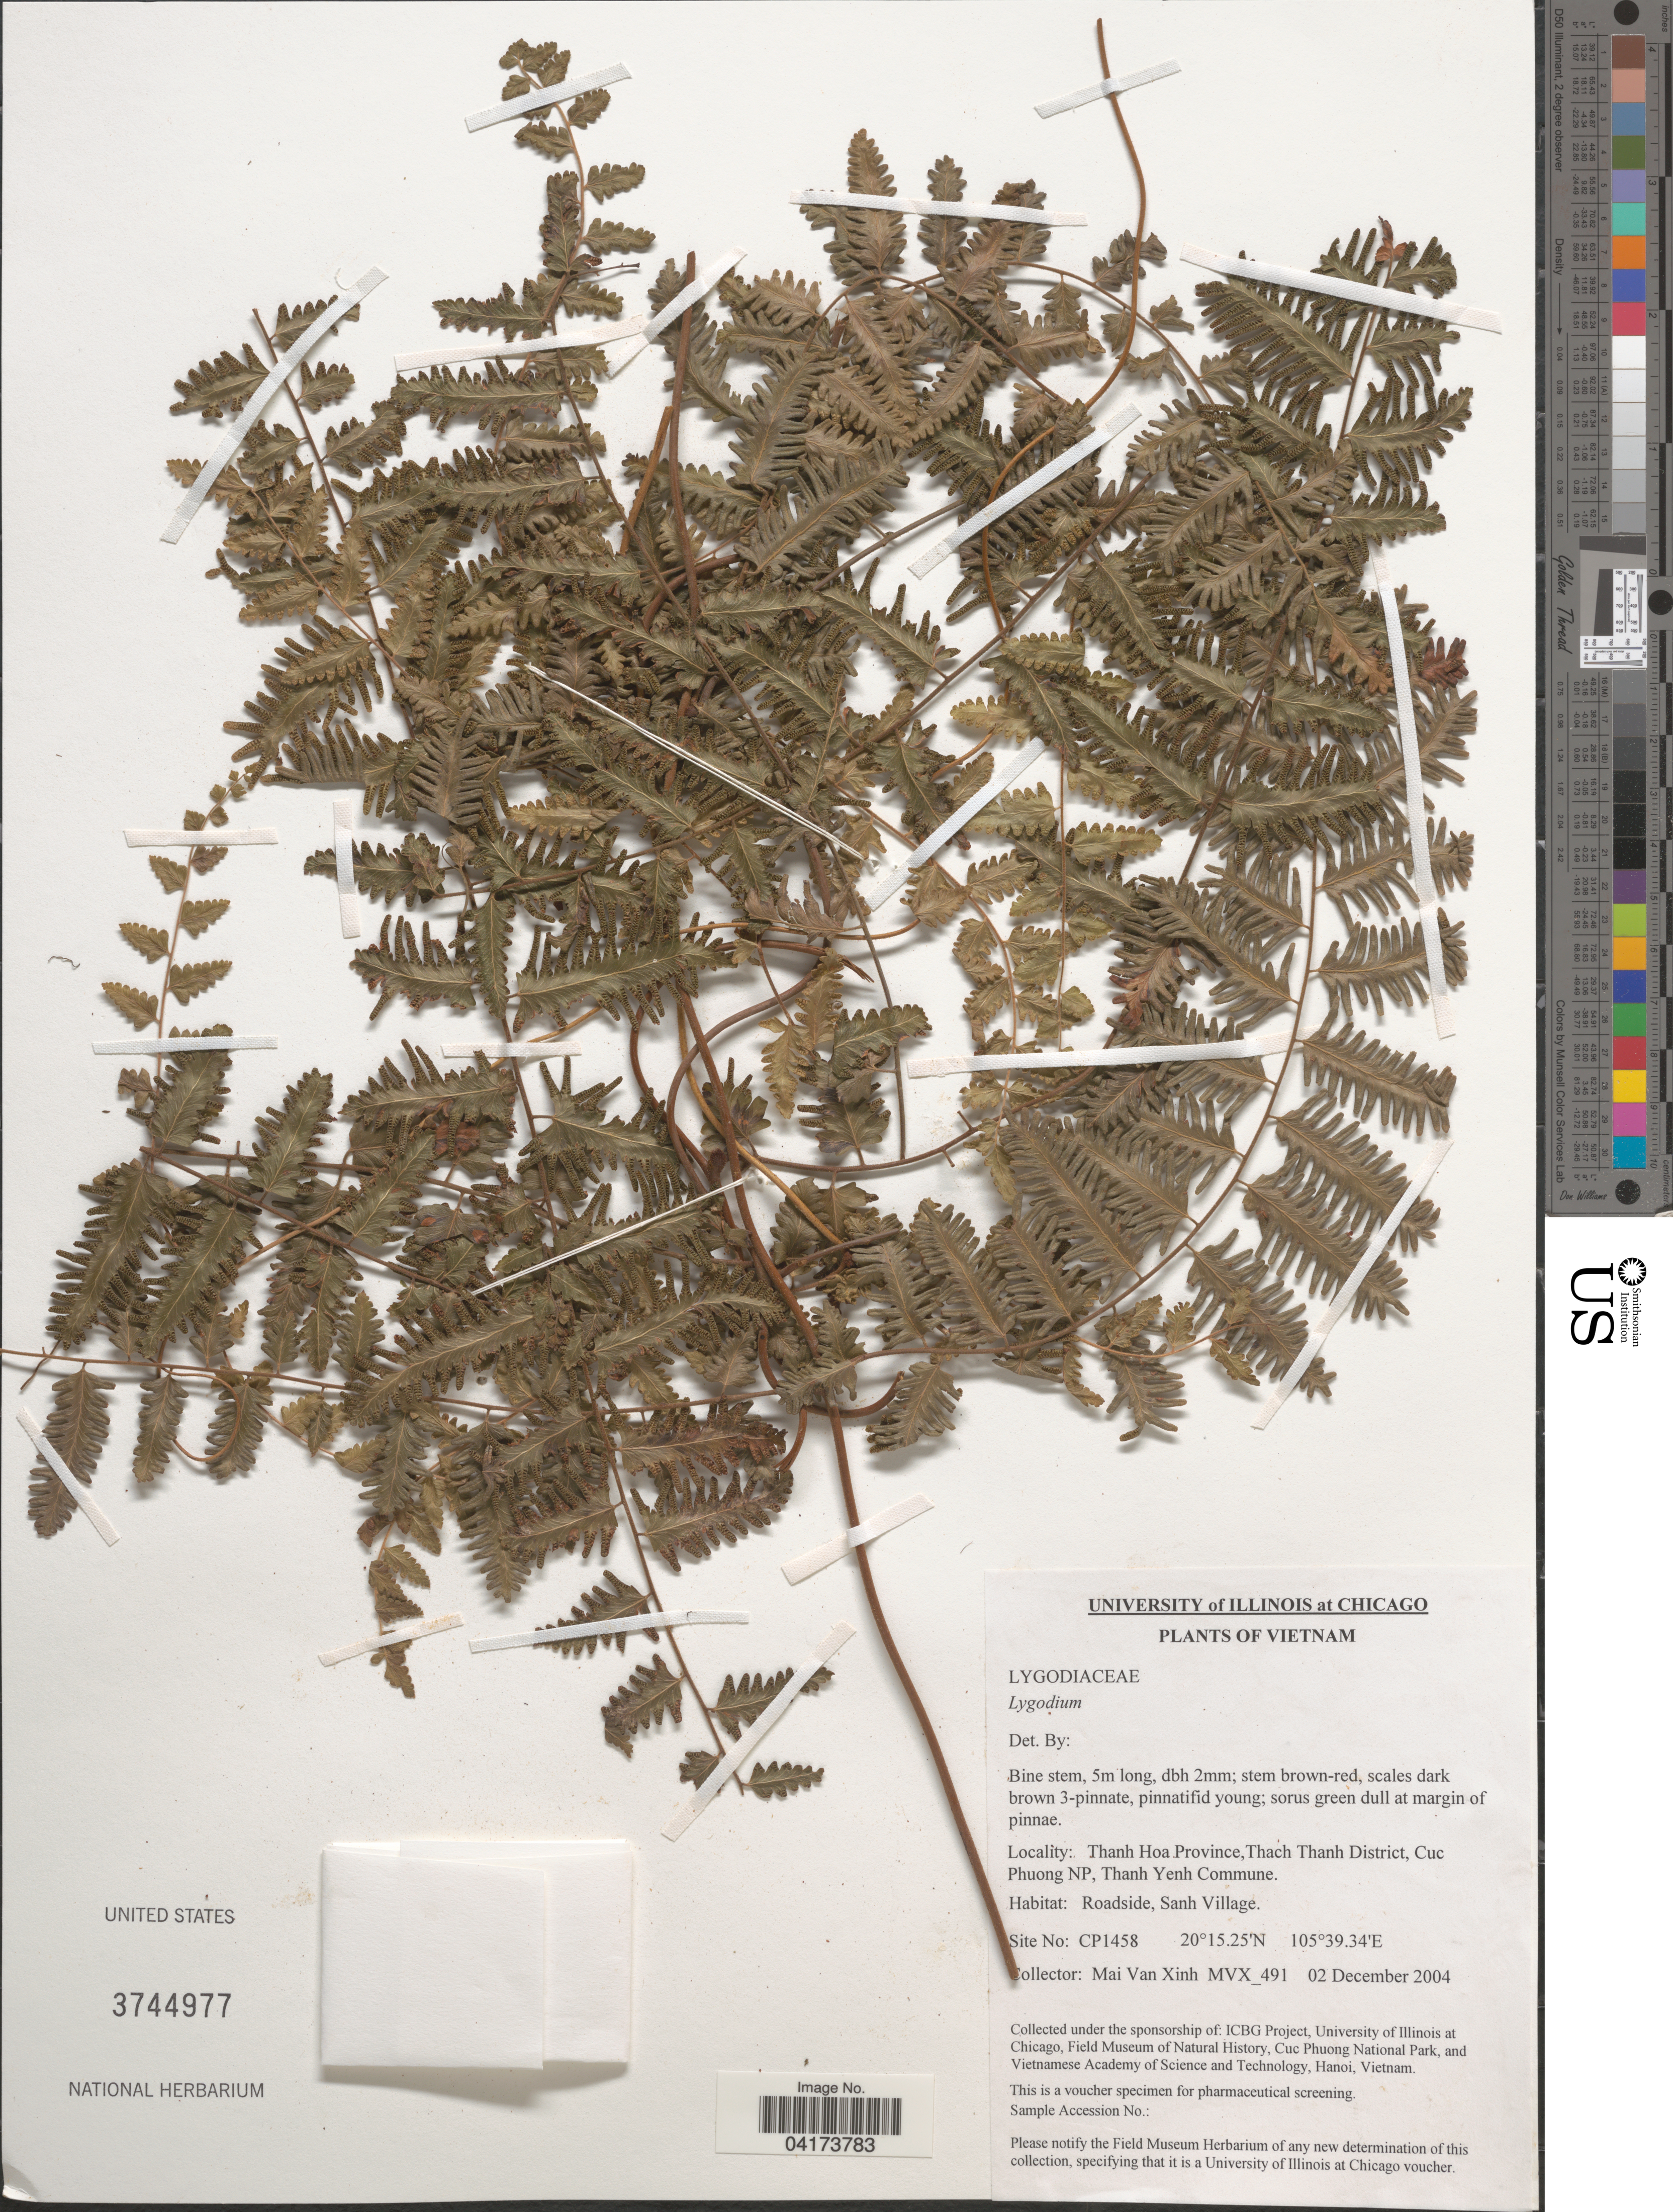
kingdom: Plantae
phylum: Tracheophyta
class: Polypodiopsida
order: Schizaeales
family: Lygodiaceae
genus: Lygodium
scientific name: Lygodium sp.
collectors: M. Xinh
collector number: MVX491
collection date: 2004-12-02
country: Vietnam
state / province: Thanh Hoa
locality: Thach Thanh District, Cuc Phuong NP, Thanh Yenh Commune. Sanh Village.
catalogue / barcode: US 3744977